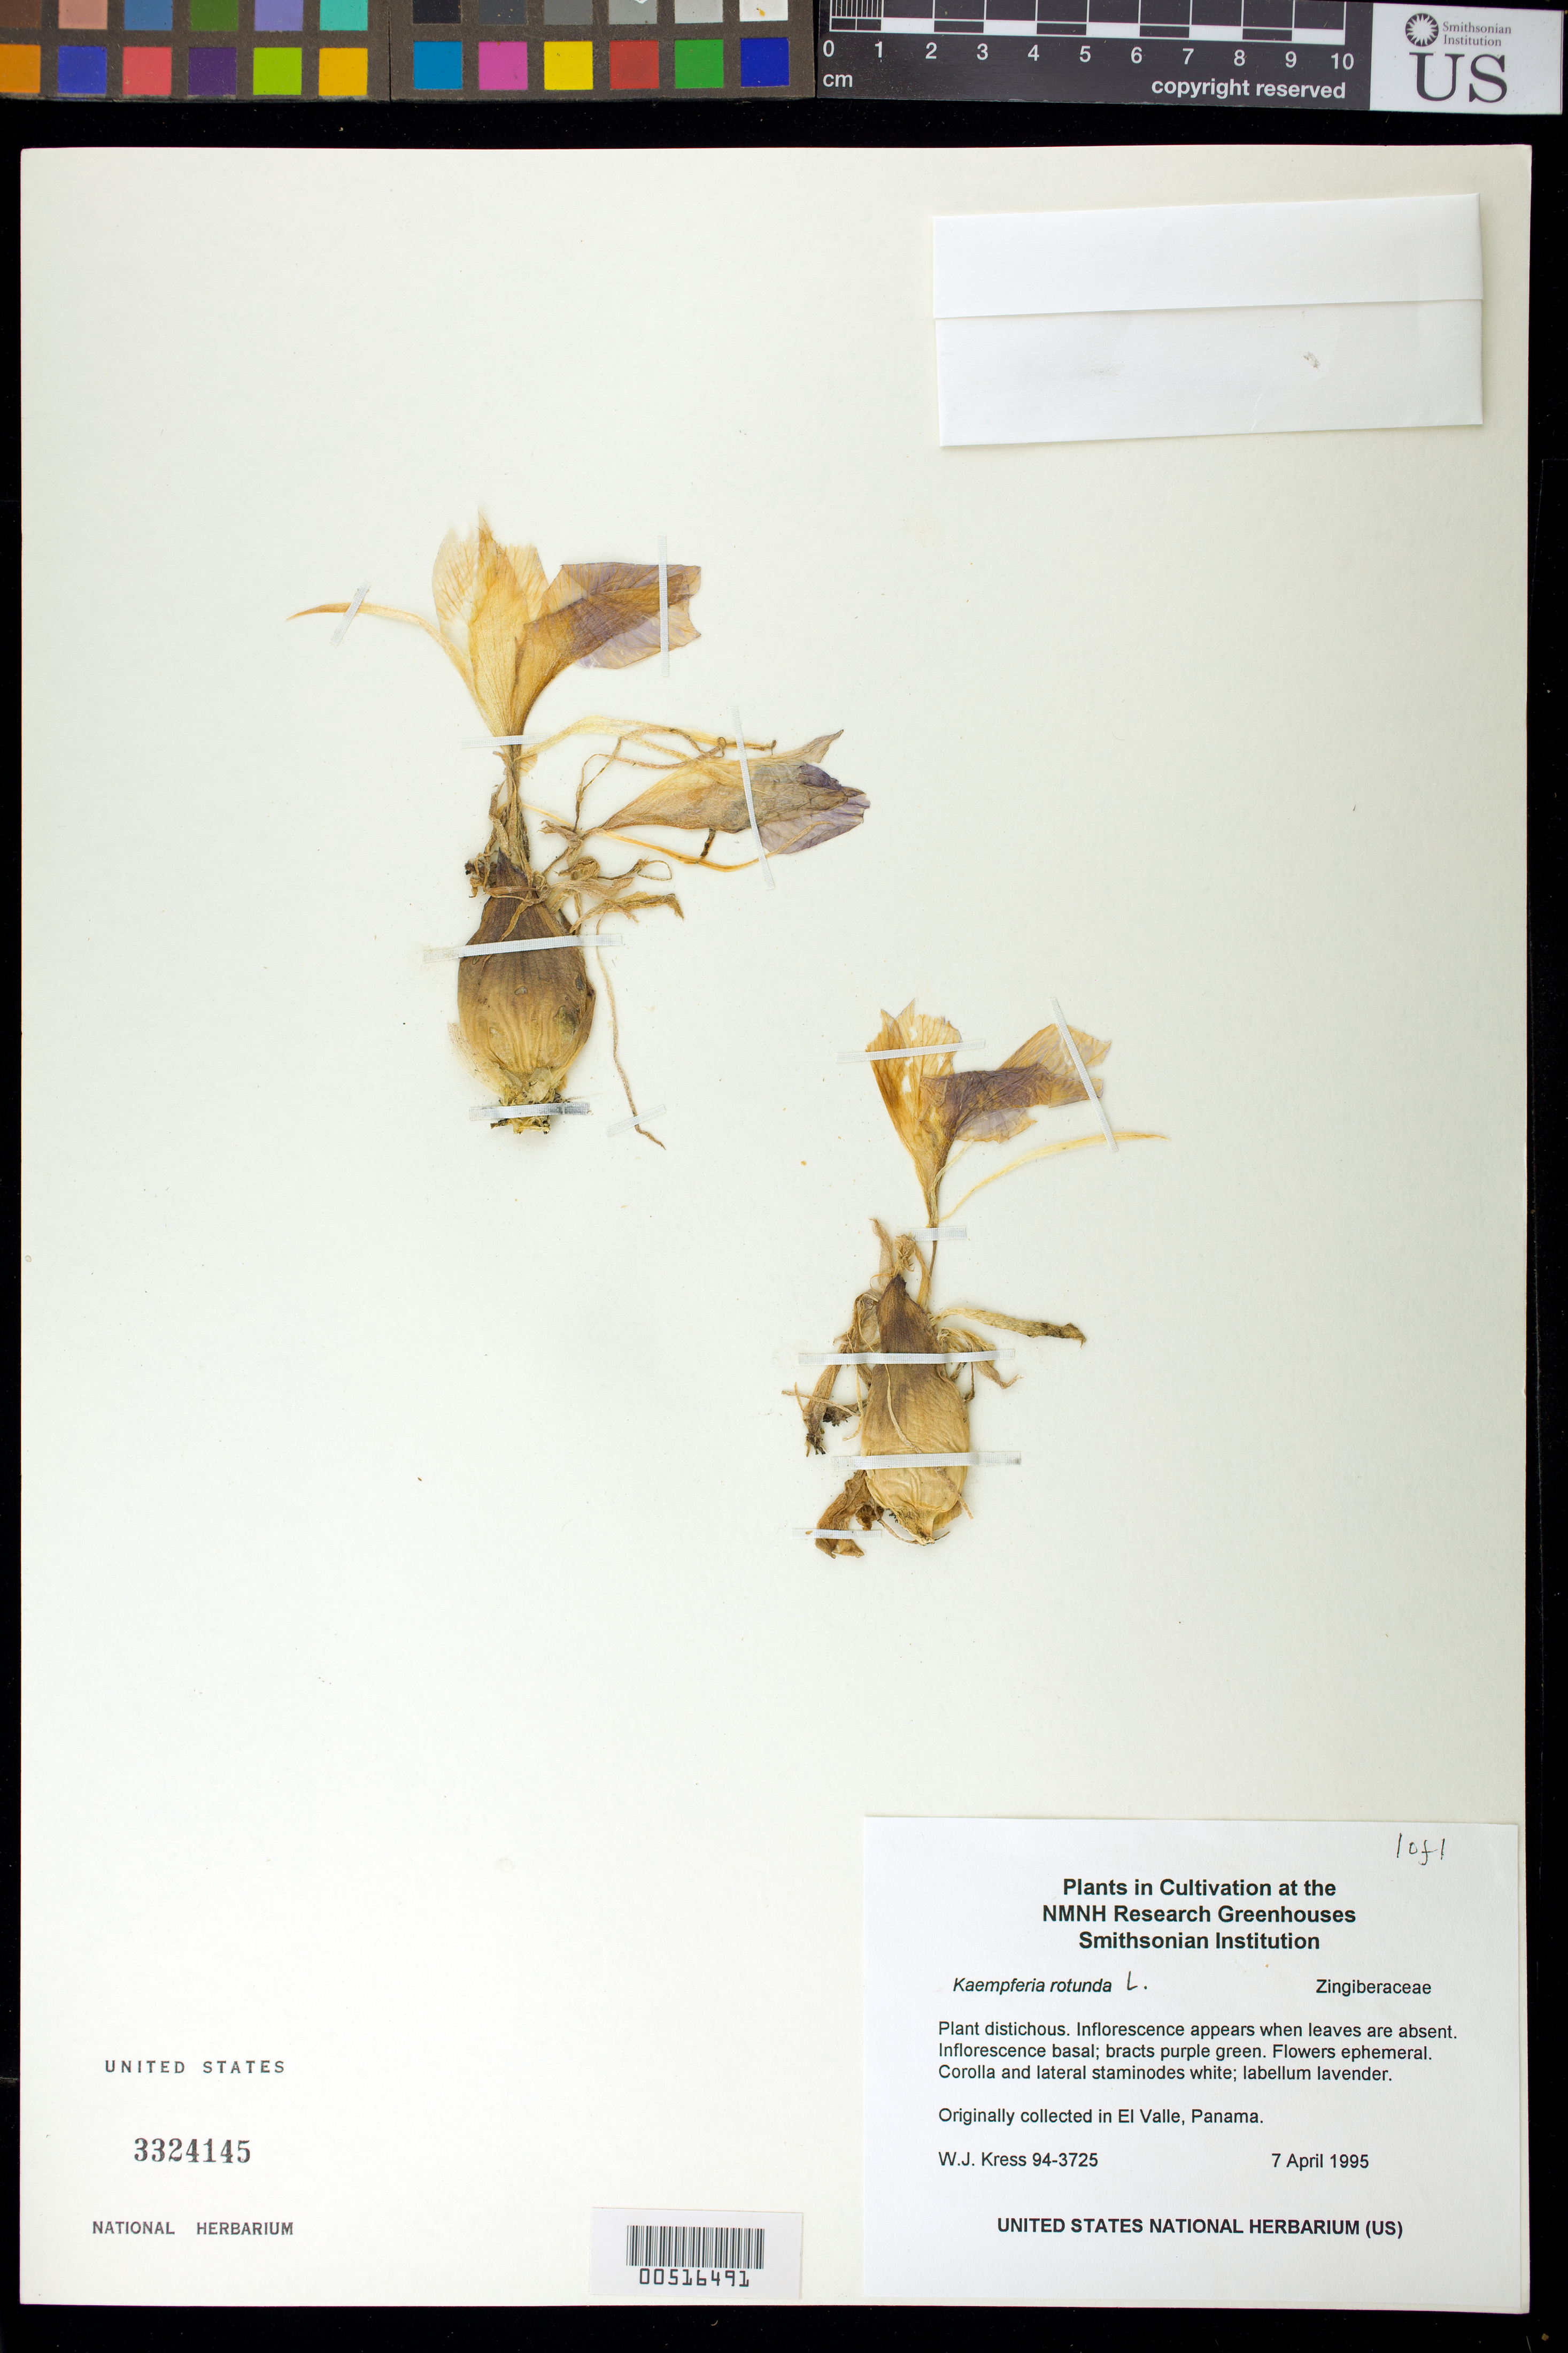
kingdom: Plantae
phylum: Tracheophyta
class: Liliopsida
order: Zingiberales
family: Zingiberaceae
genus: Kaempferia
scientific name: Kaempferia rotunda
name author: L.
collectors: W. J. Kress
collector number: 94-3725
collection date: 1995-01-07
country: Panama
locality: Panama, El Valle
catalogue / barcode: US 3324145